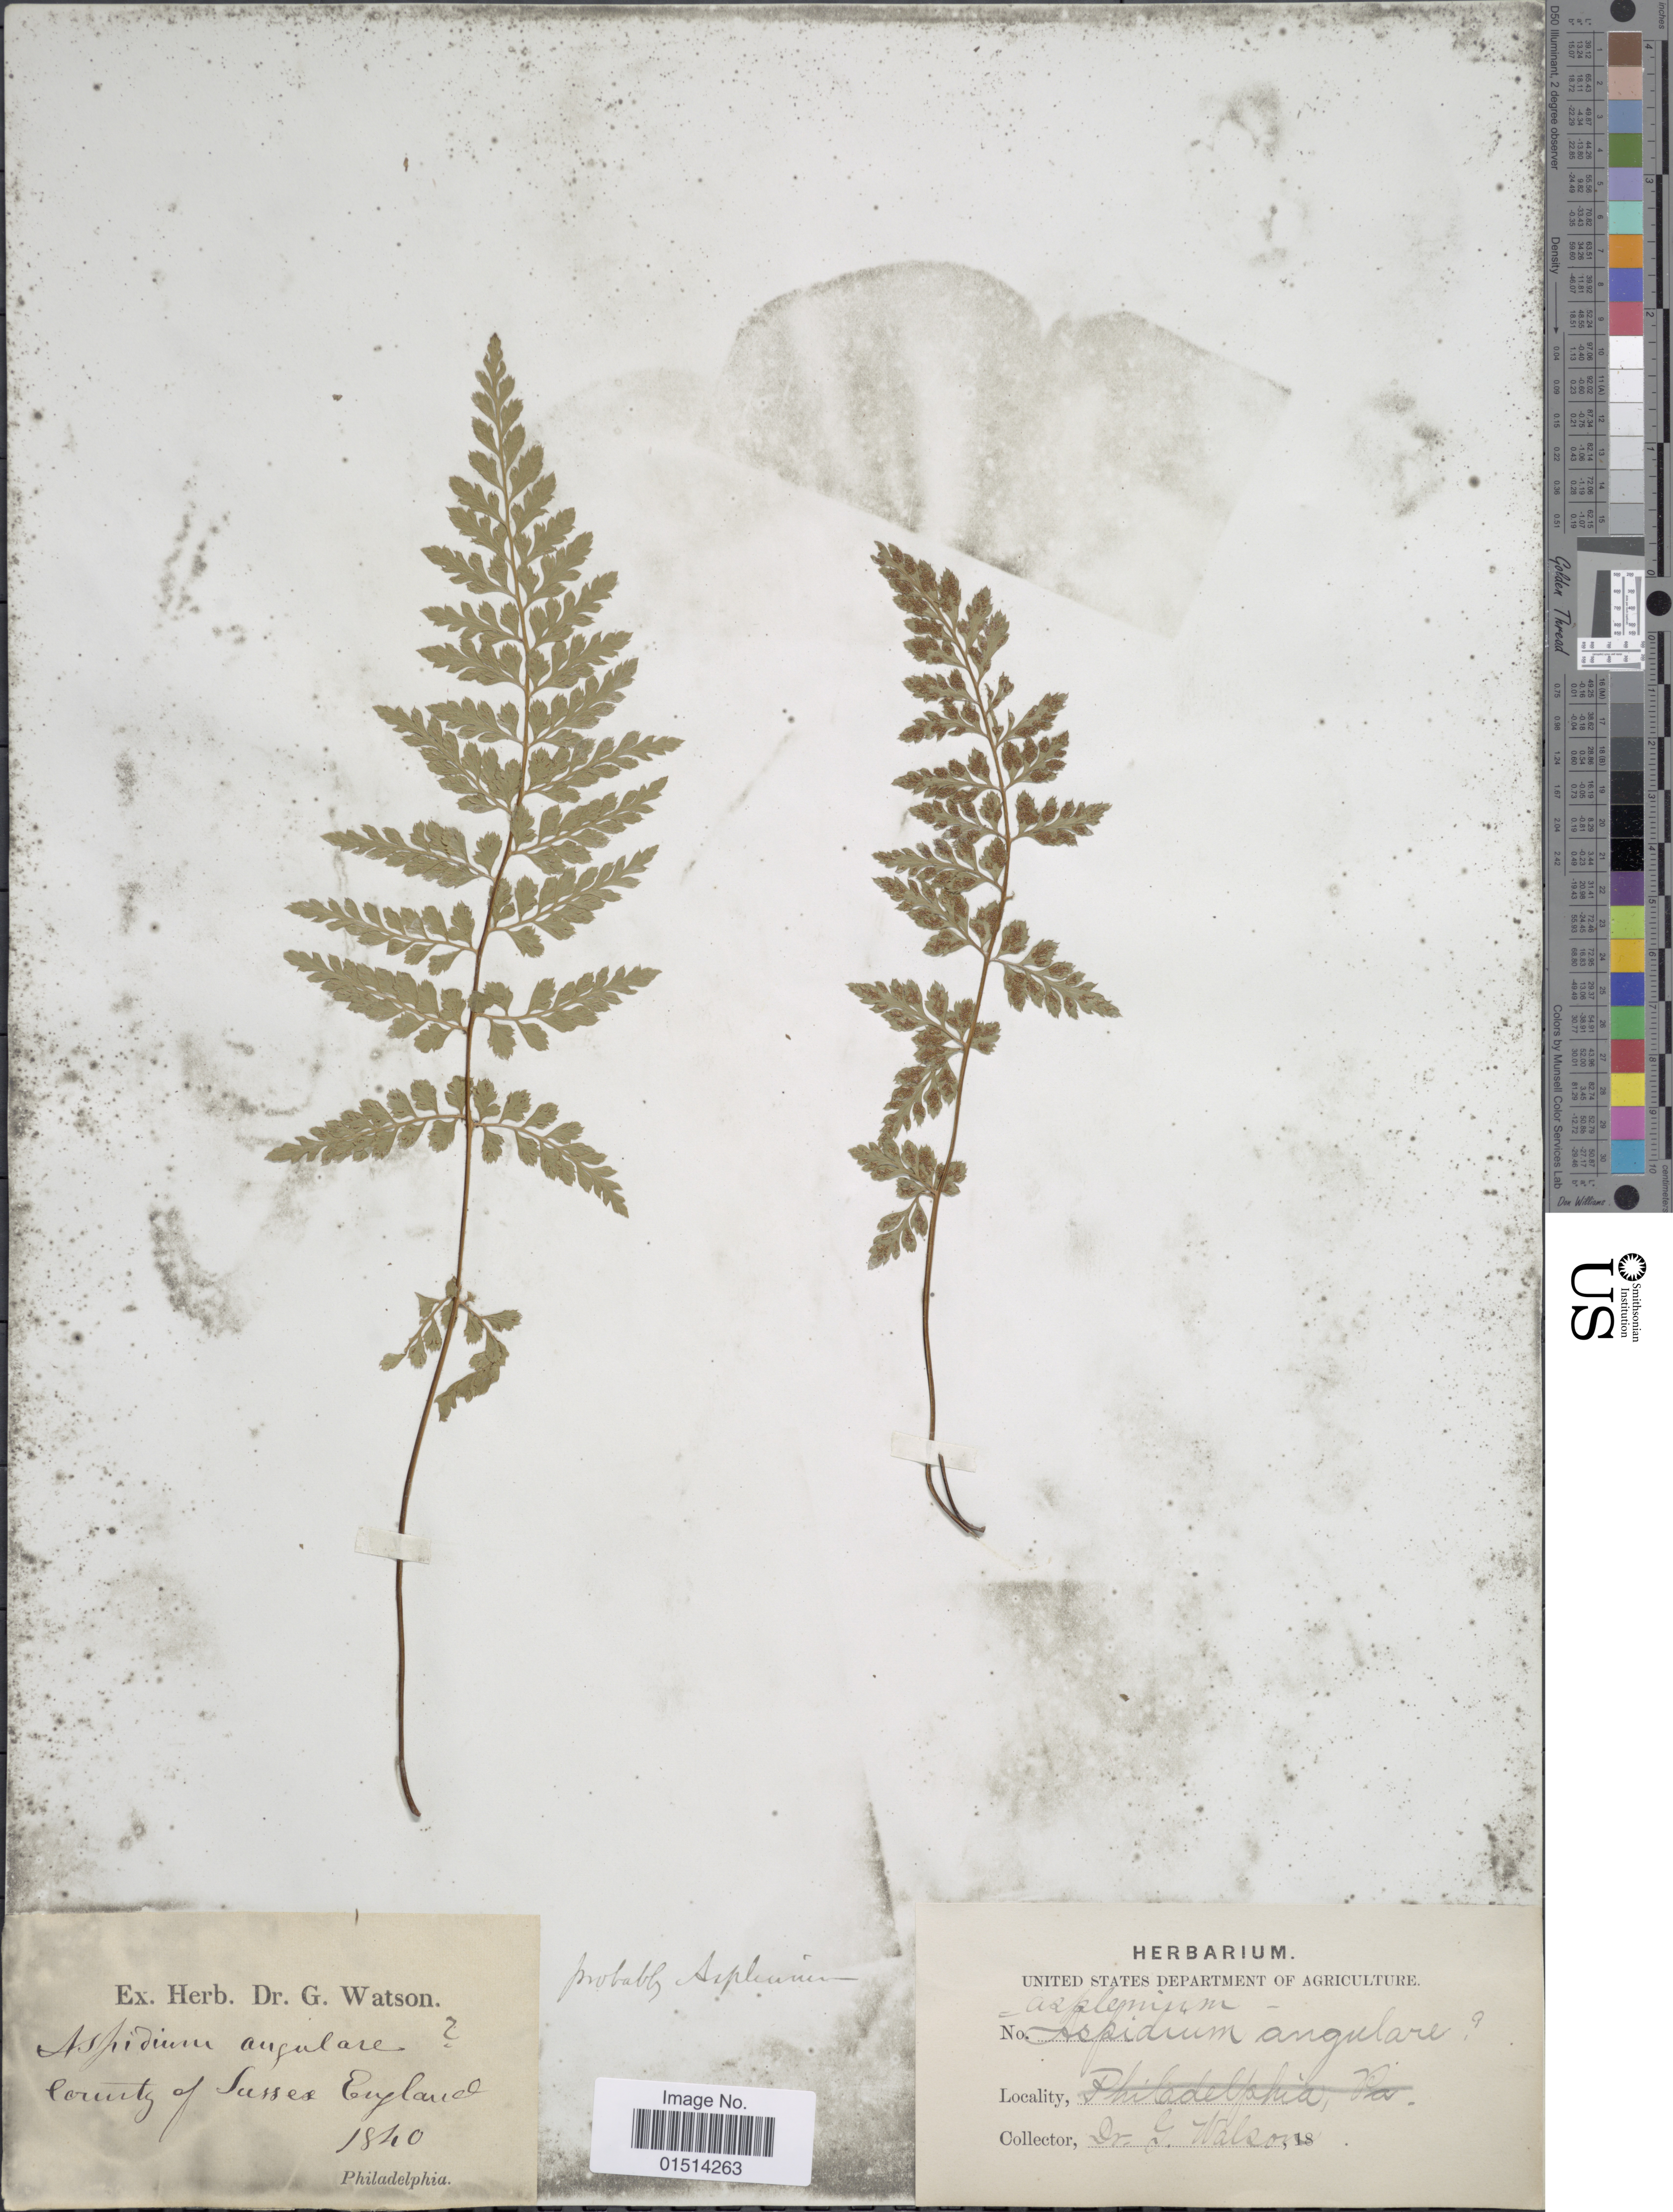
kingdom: Plantae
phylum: Tracheophyta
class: Polypodiopsida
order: Polypodiales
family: Aspleniaceae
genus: Asplenium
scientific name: Asplenium sp.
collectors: G. Watson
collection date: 1840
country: United Kingdom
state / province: England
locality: County of Sussex England